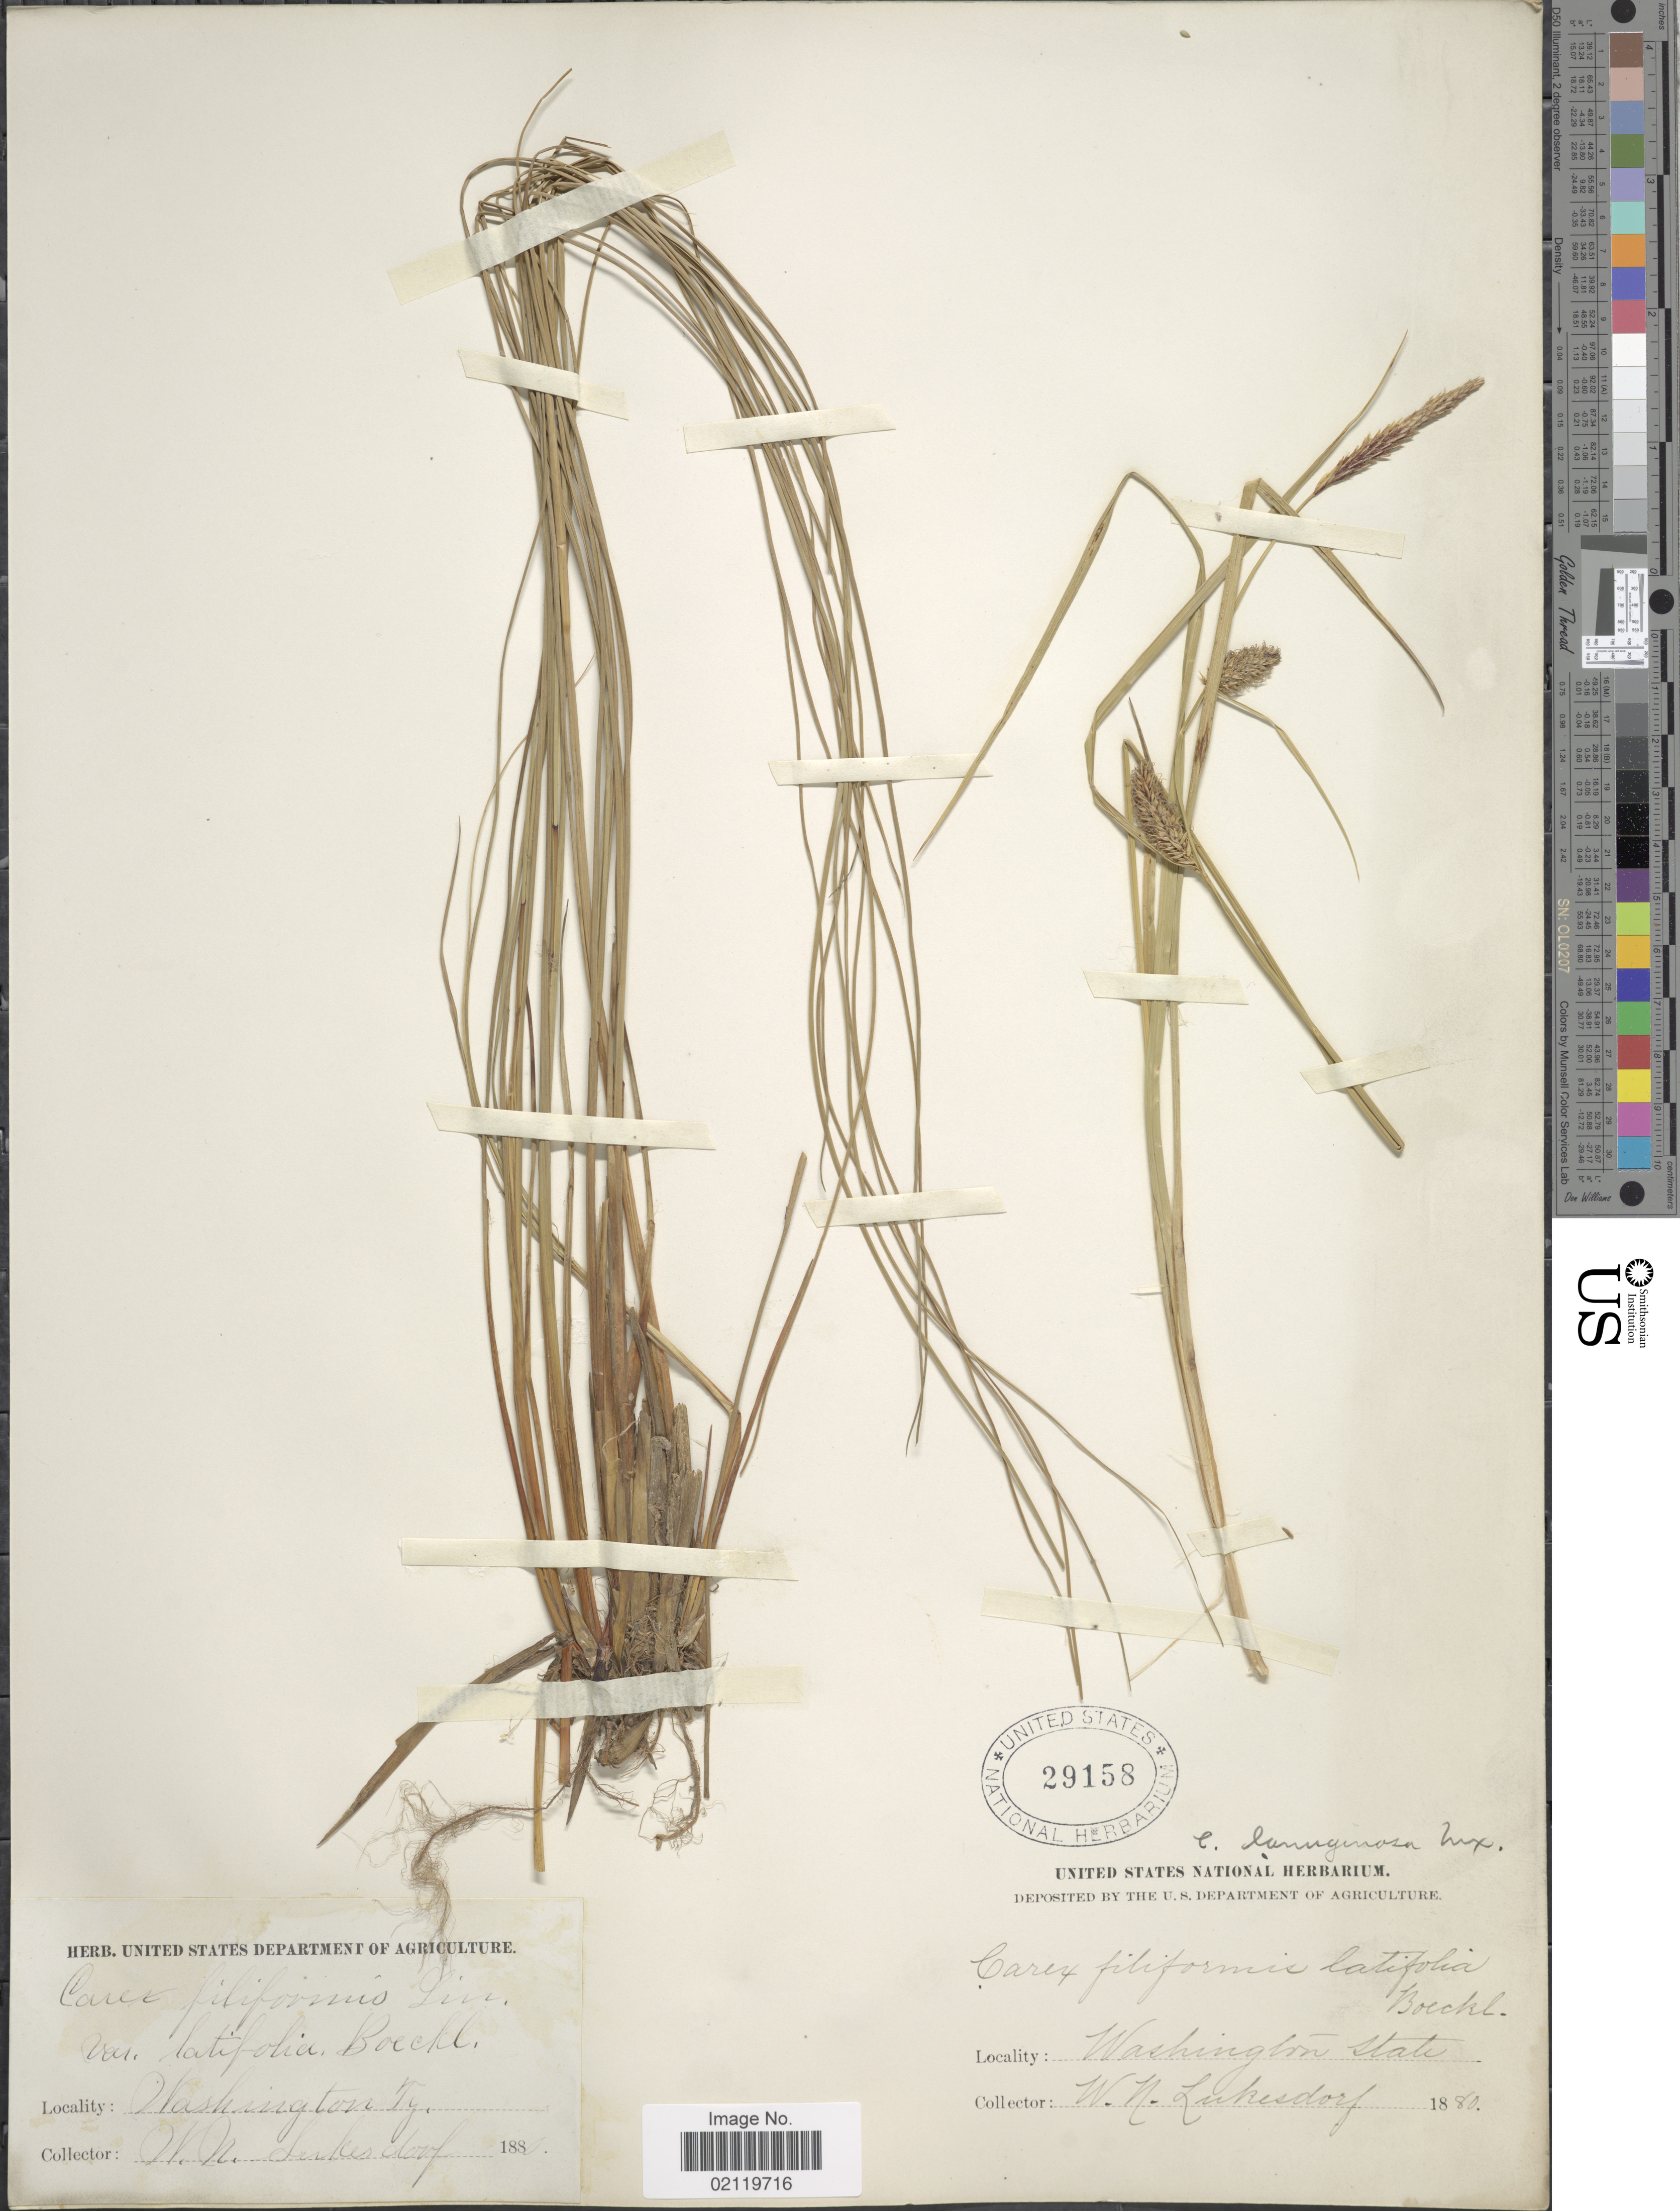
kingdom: Plantae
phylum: Tracheophyta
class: Liliopsida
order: Poales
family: Cyperaceae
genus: Carex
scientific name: Carex pellita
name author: Muhl. ex Willd.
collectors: W. N. Suksdorf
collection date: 1880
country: United States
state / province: Washington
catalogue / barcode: US 29158